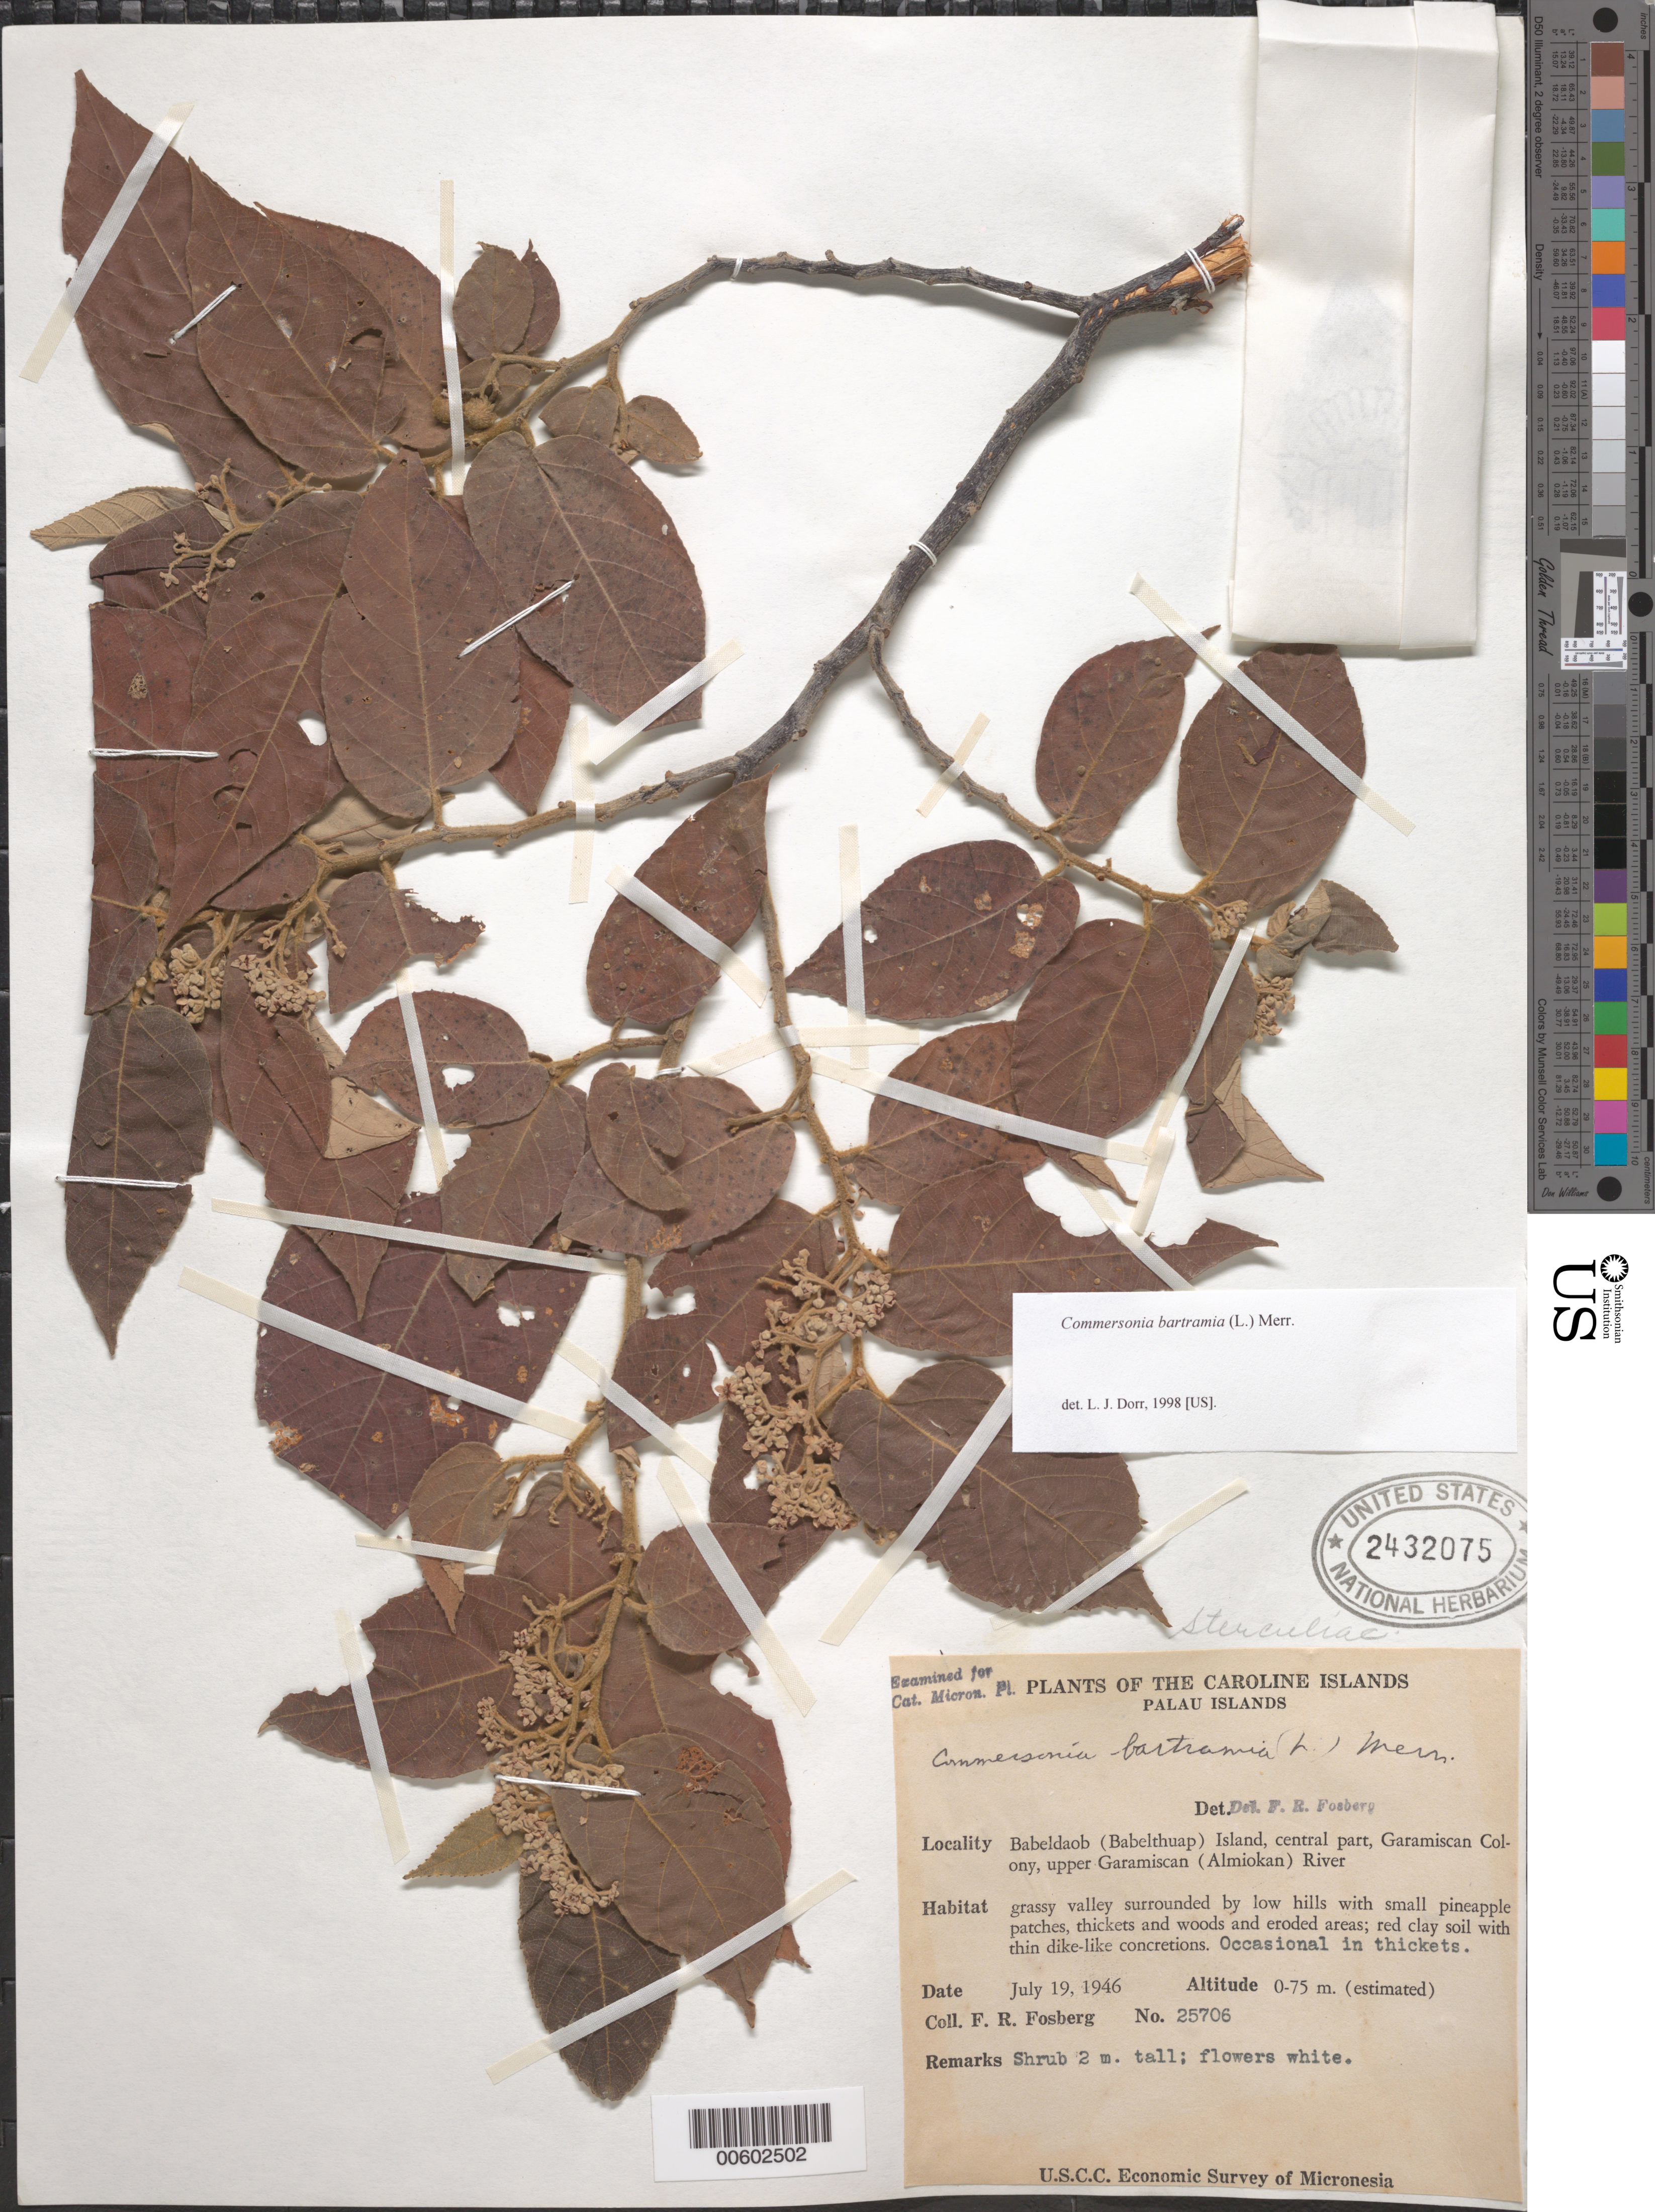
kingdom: Plantae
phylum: Tracheophyta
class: Magnoliopsida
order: Malvales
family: Malvaceae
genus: Commersonia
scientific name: Commersonia bartramia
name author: (L.) Merr.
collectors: F. R. Fosberg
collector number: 25706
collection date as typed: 19 Jul 1946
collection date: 1946-07-19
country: Palau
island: Babeldaob [Babelthuap]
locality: Babeldaob (= Babelthuap). Caroline Islands, Palau Group. Central part [of Island], Garamiscan Colony, upper Garamiscan (Almiokan) River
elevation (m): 0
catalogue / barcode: US 2432075